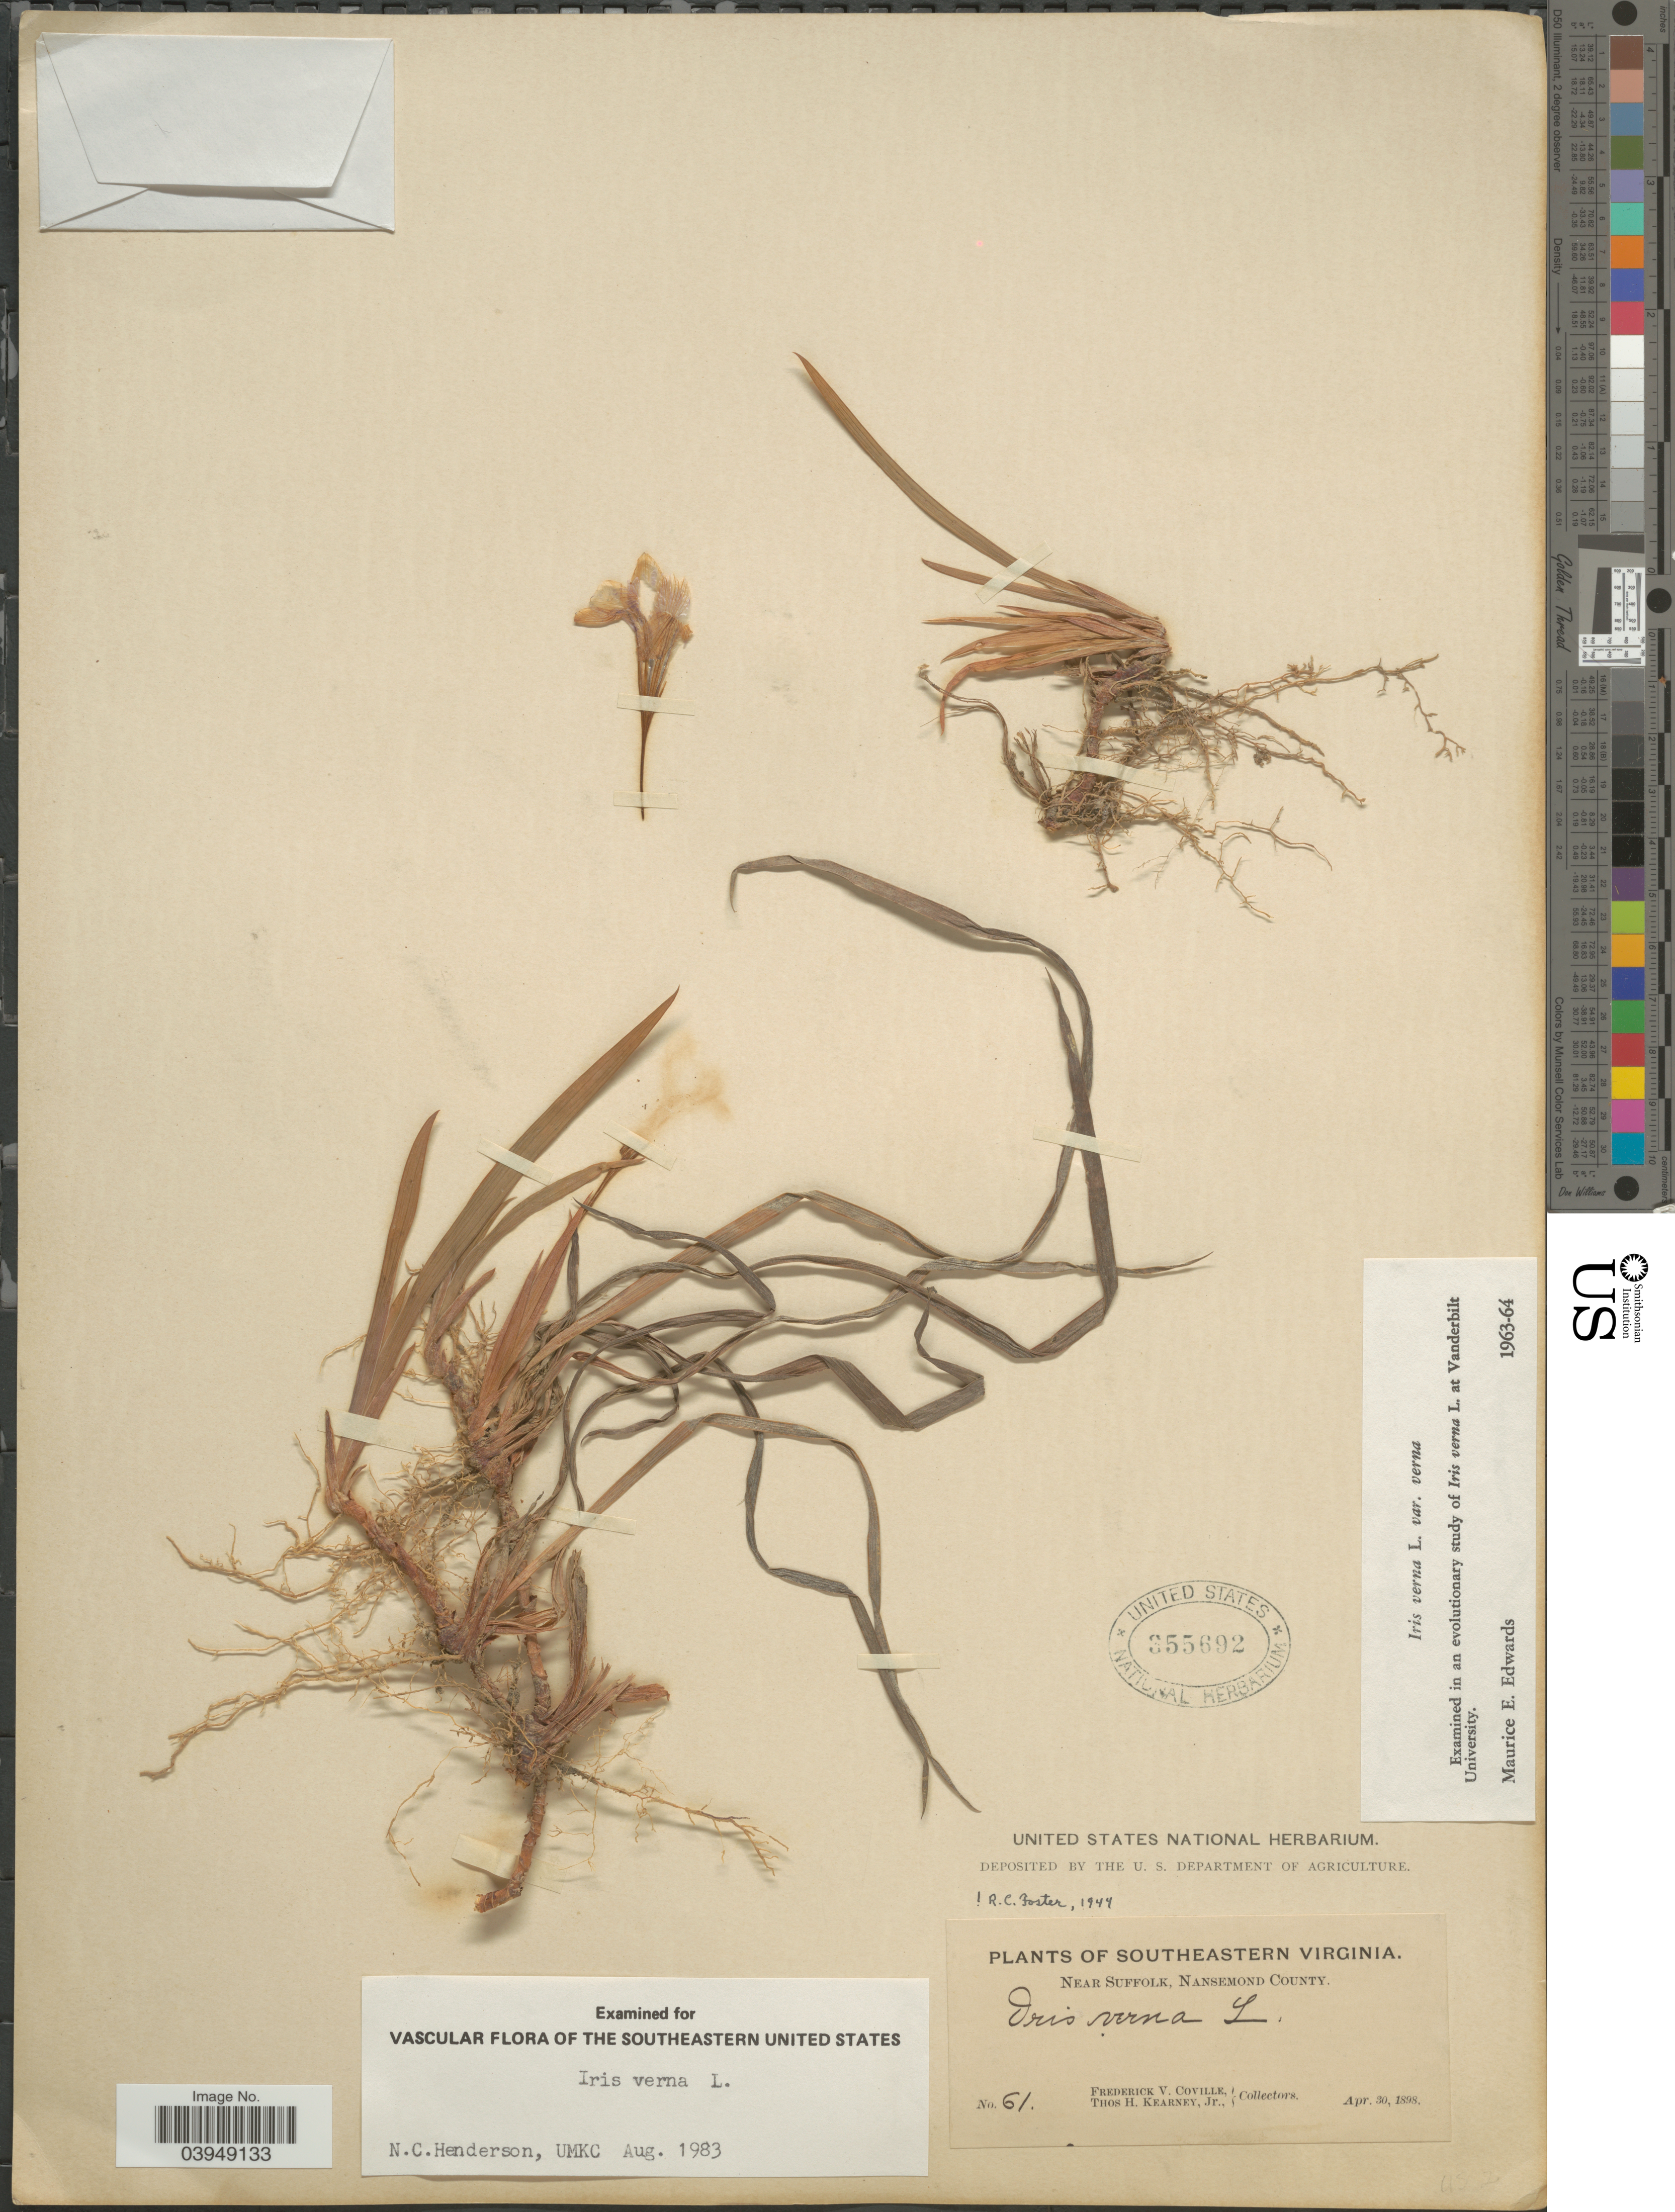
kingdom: Plantae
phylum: Tracheophyta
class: Liliopsida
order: Asparagales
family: Iridaceae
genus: Iris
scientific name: Iris verna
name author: L.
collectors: F. V. Coville & T. H. Kearney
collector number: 61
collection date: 1898-04-30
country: United States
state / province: Virginia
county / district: City of Suffolk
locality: Southeastern Virginia. Near Suffolk, Nansemond County.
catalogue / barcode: US 355692